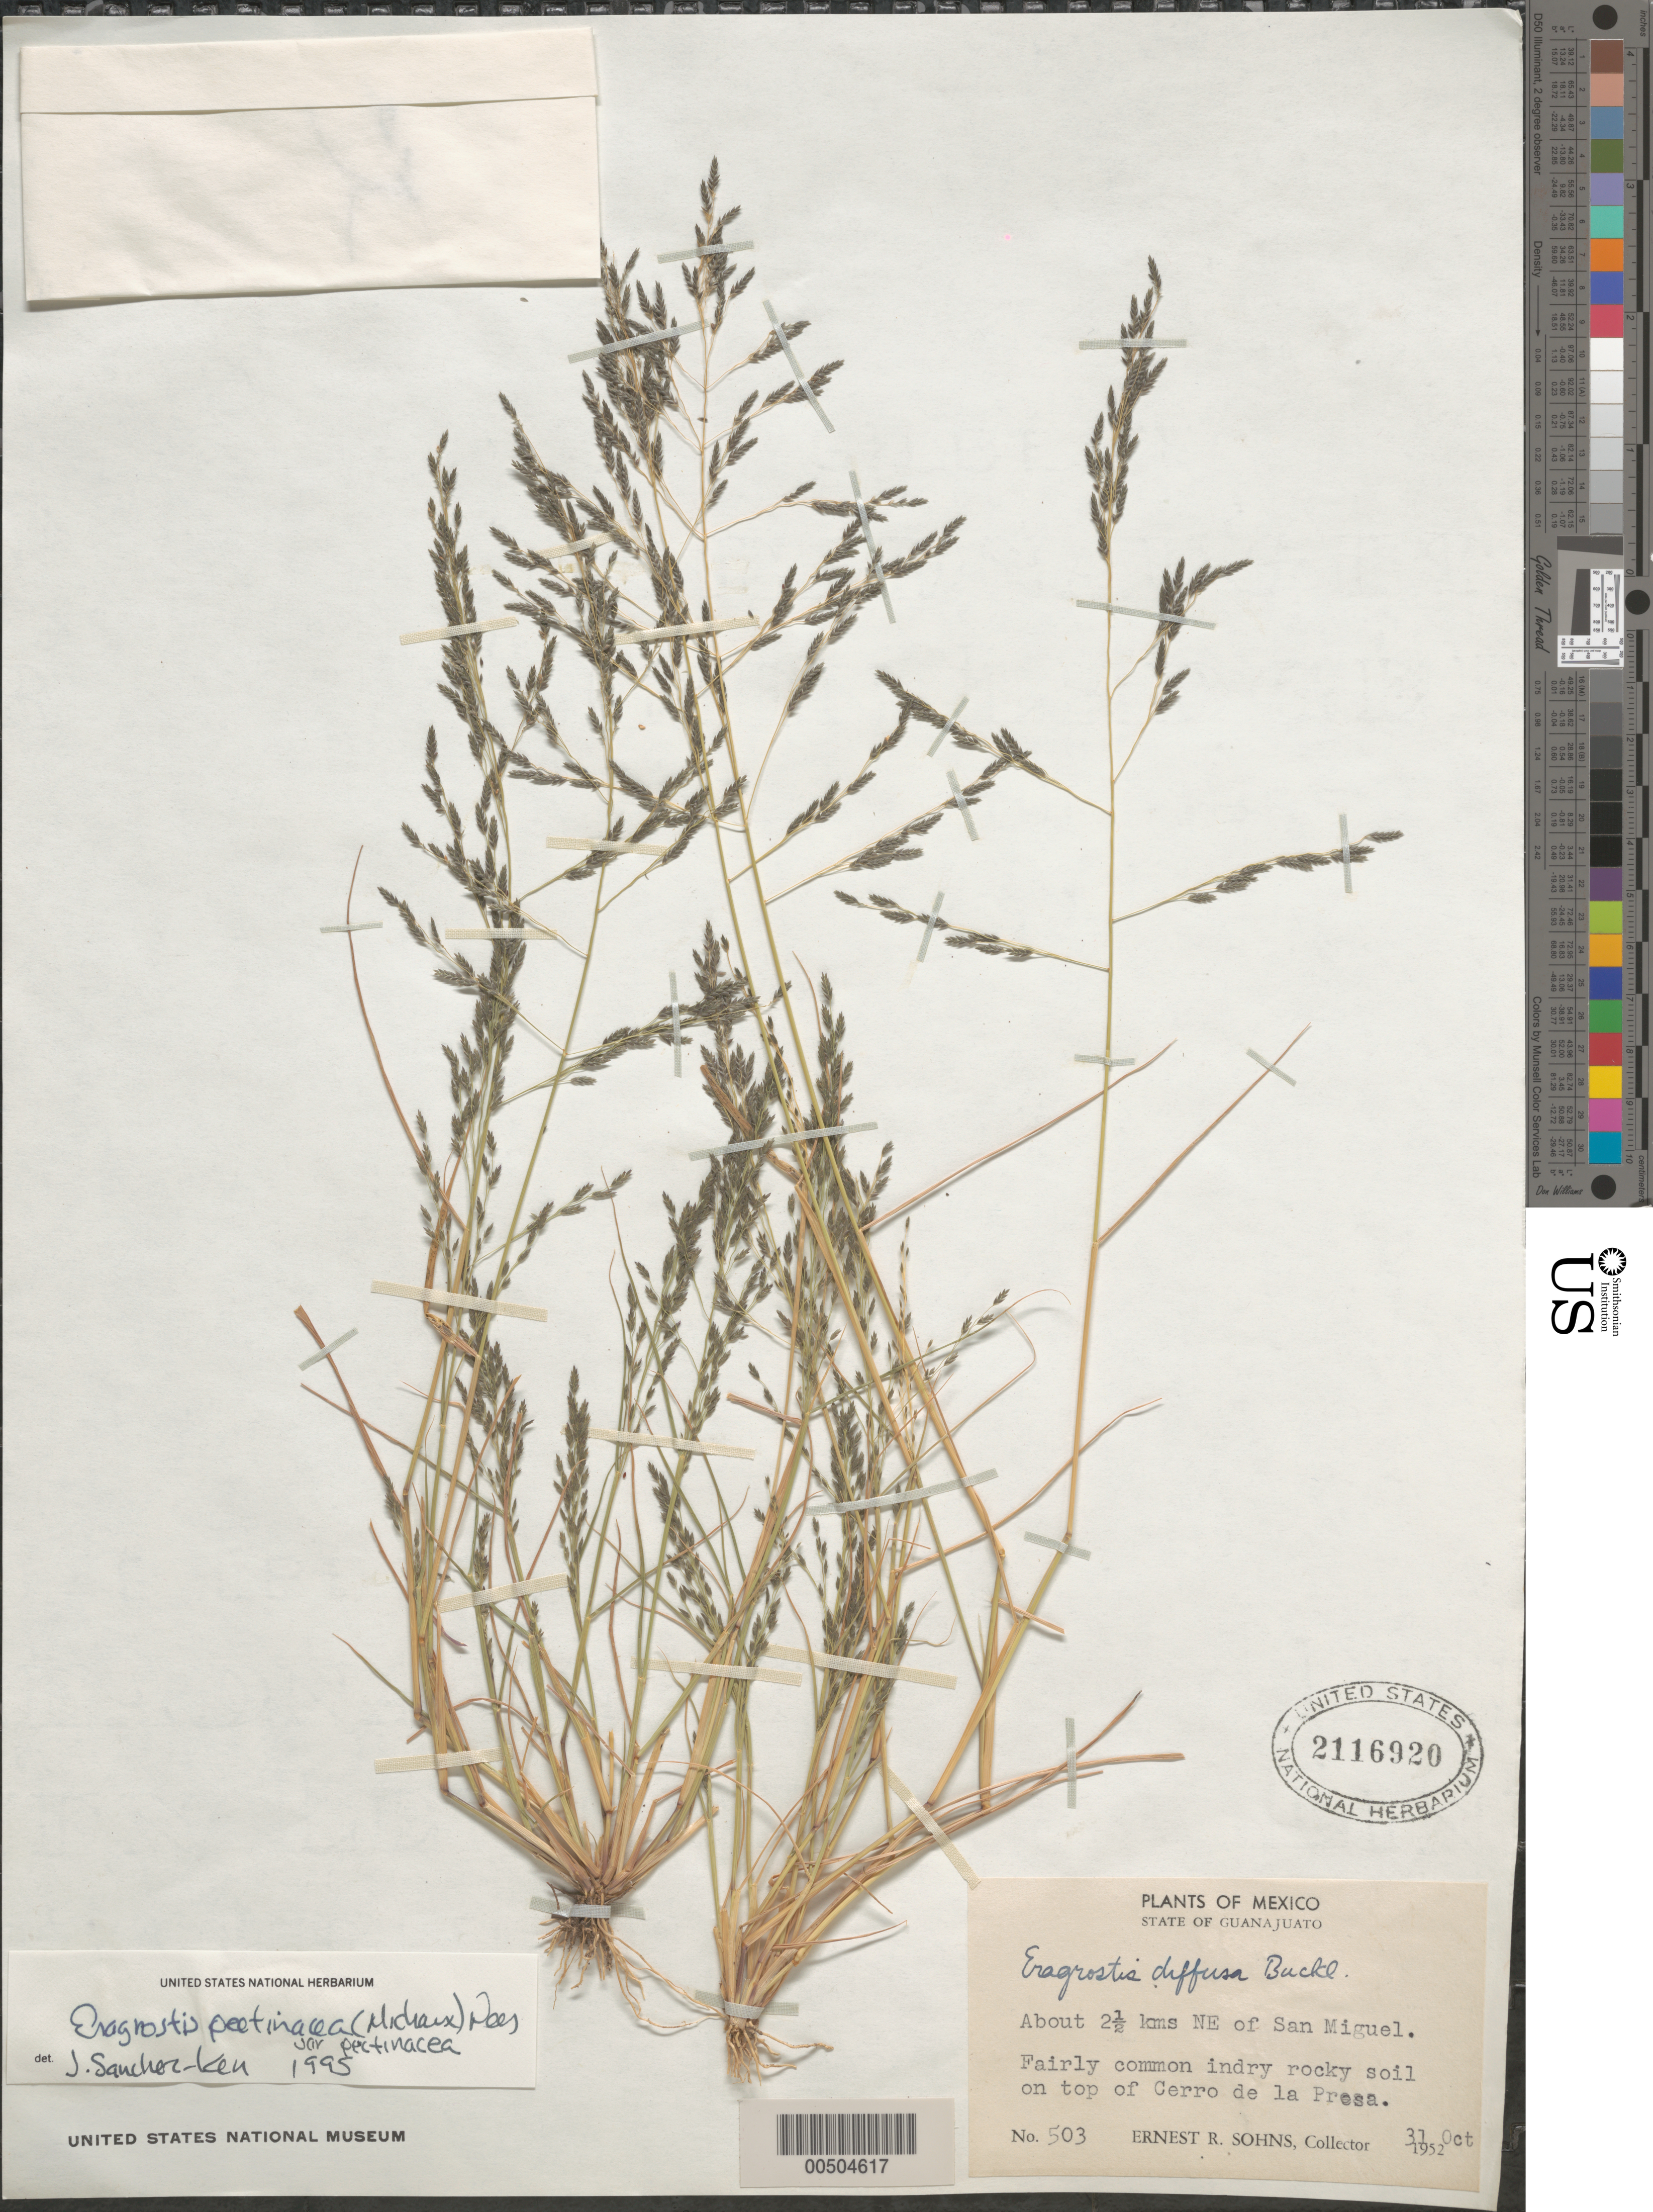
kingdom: Plantae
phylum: Tracheophyta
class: Liliopsida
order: Poales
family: Poaceae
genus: Eragrostis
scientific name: Eragrostis pectinacea var. pectinacea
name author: (Michx.) Nees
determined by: Sánchez-Ken, J. G.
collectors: E. R. Sohns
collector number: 503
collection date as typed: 31 Oct 1952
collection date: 1952-10-31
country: Mexico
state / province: Guanajuato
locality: About 2.5 km NE of San Miguel, top of Cerro de La Presa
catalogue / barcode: US 2116920